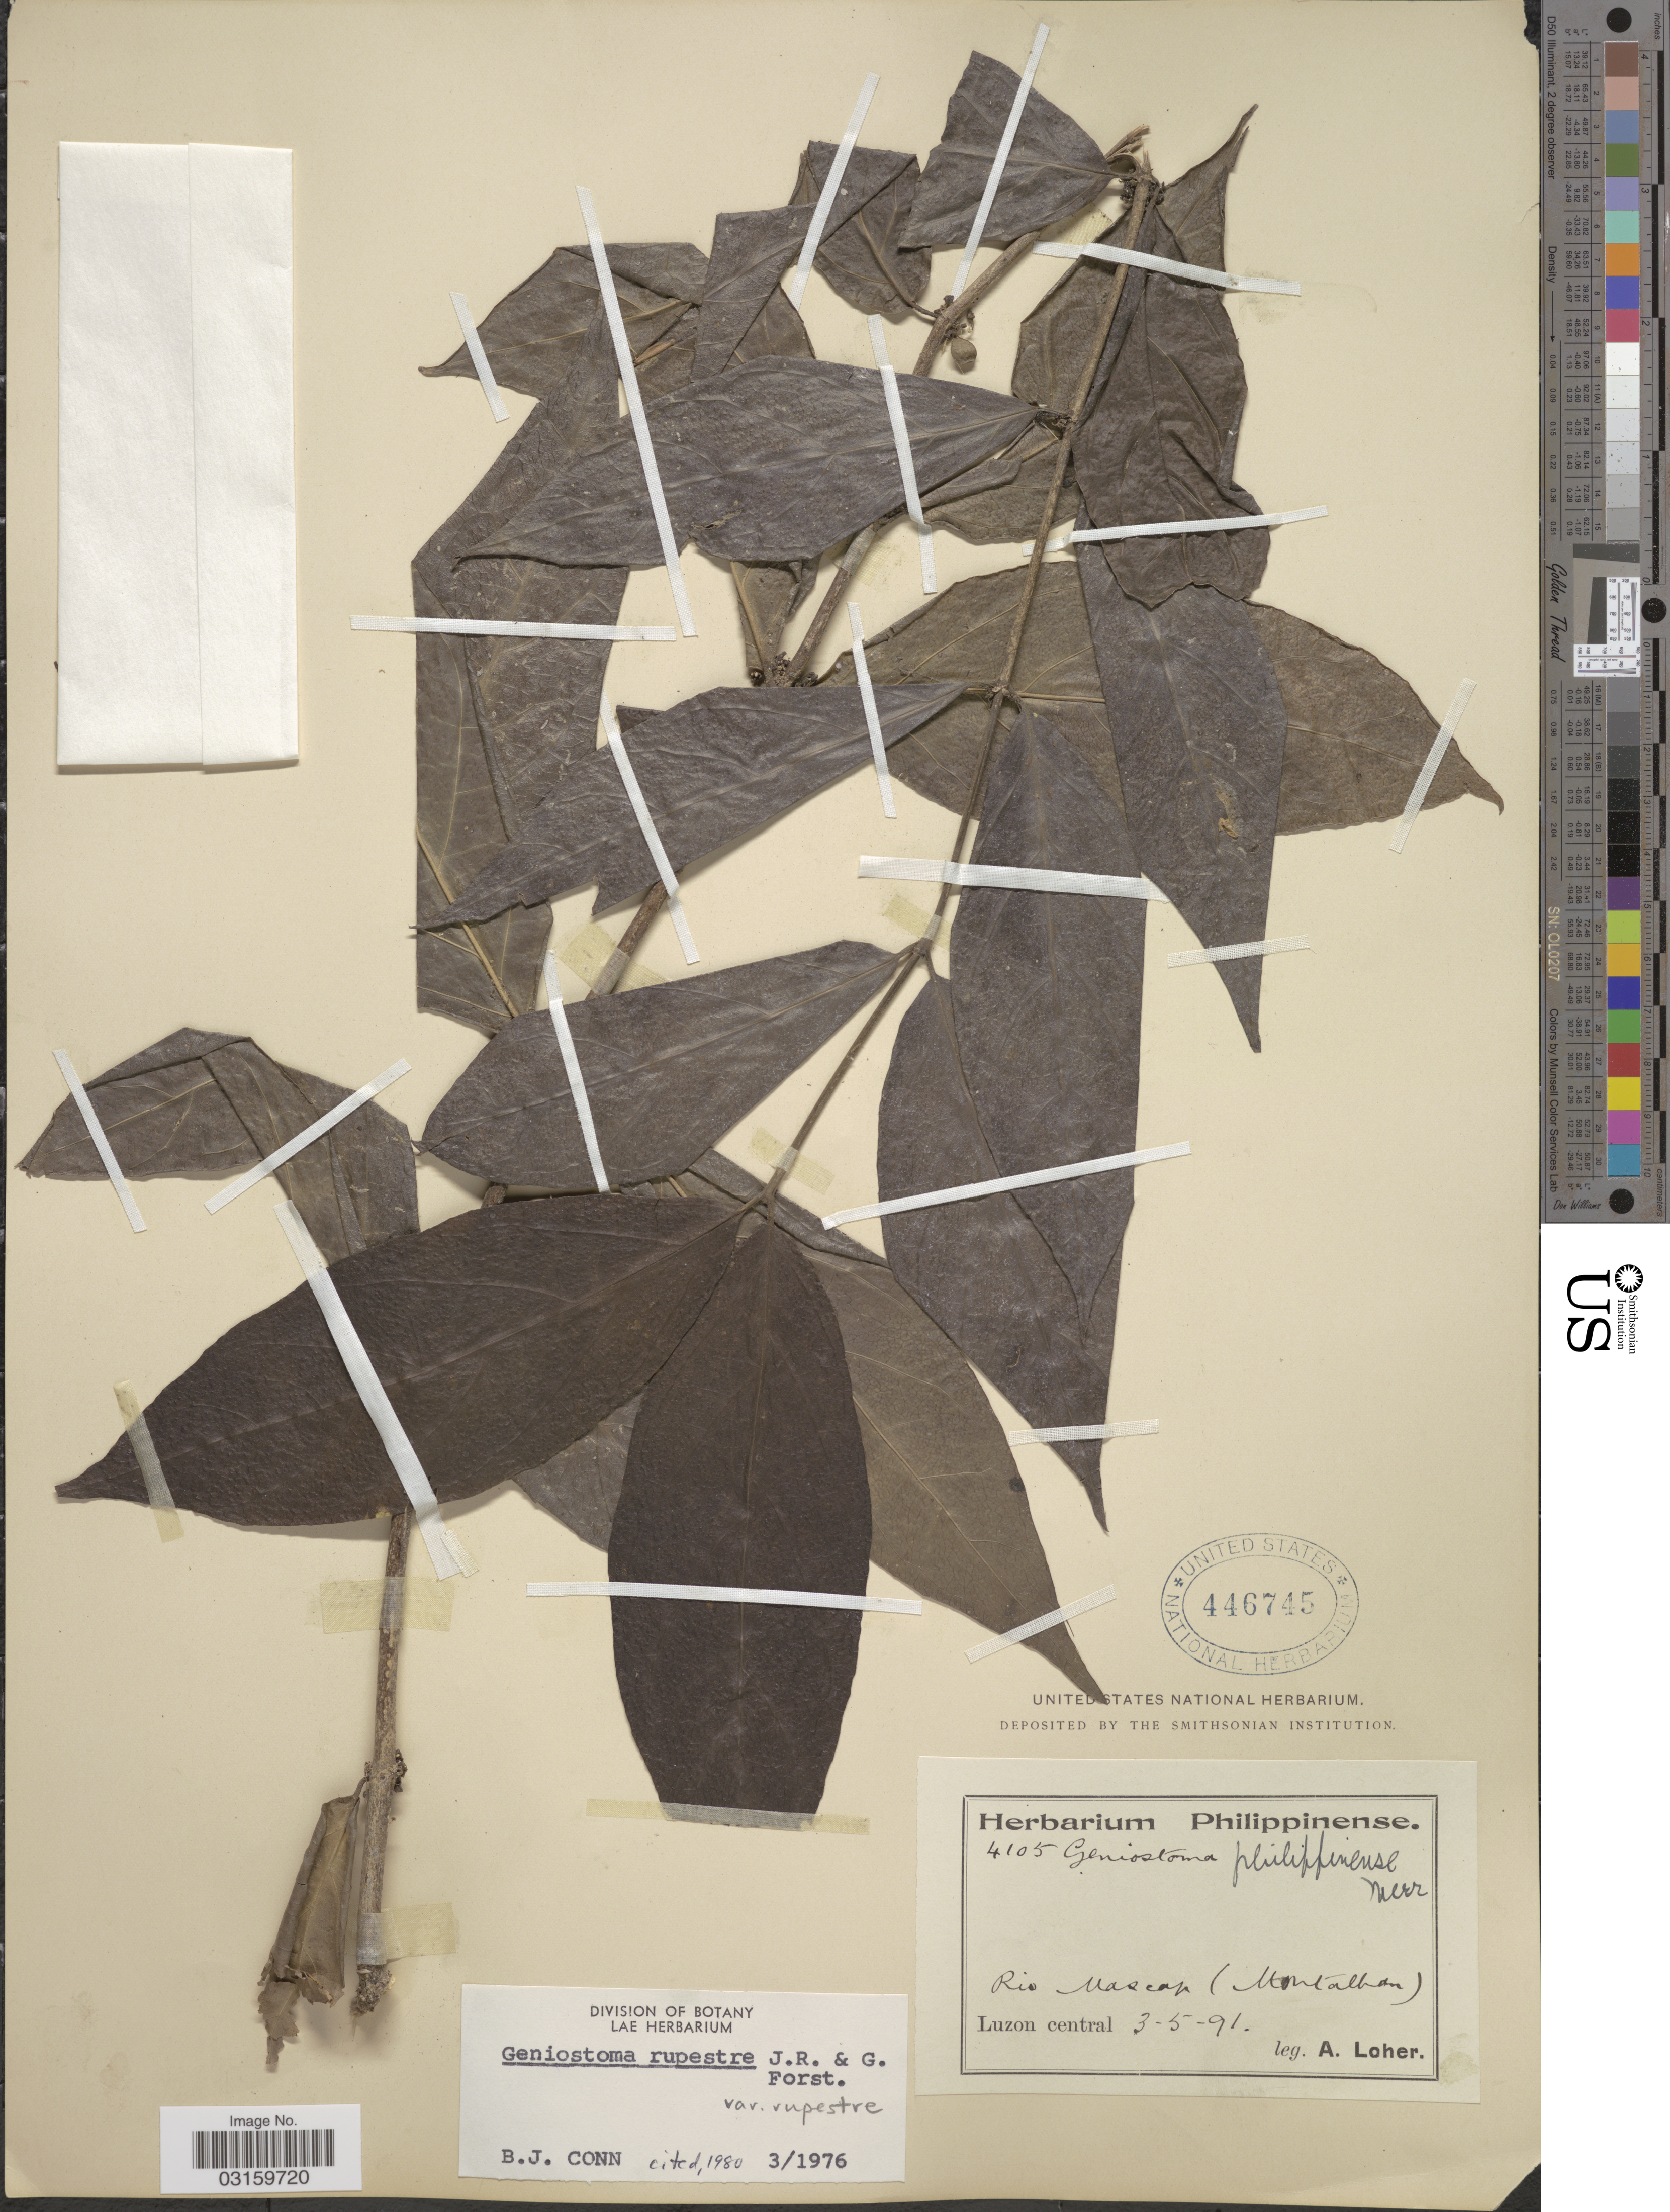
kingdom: Plantae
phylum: Tracheophyta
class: Magnoliopsida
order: Gentianales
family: Loganiaceae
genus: Geniostoma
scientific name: Geniostoma rupestre var. rupestre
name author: J.R. Forst. & G. Forst.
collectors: A. Loher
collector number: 4105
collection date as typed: Transcribed d/m/y: 3/5/91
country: Philippines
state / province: Central Luzon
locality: Rio Mascap (Montalban). Luzon central.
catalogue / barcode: US 446745